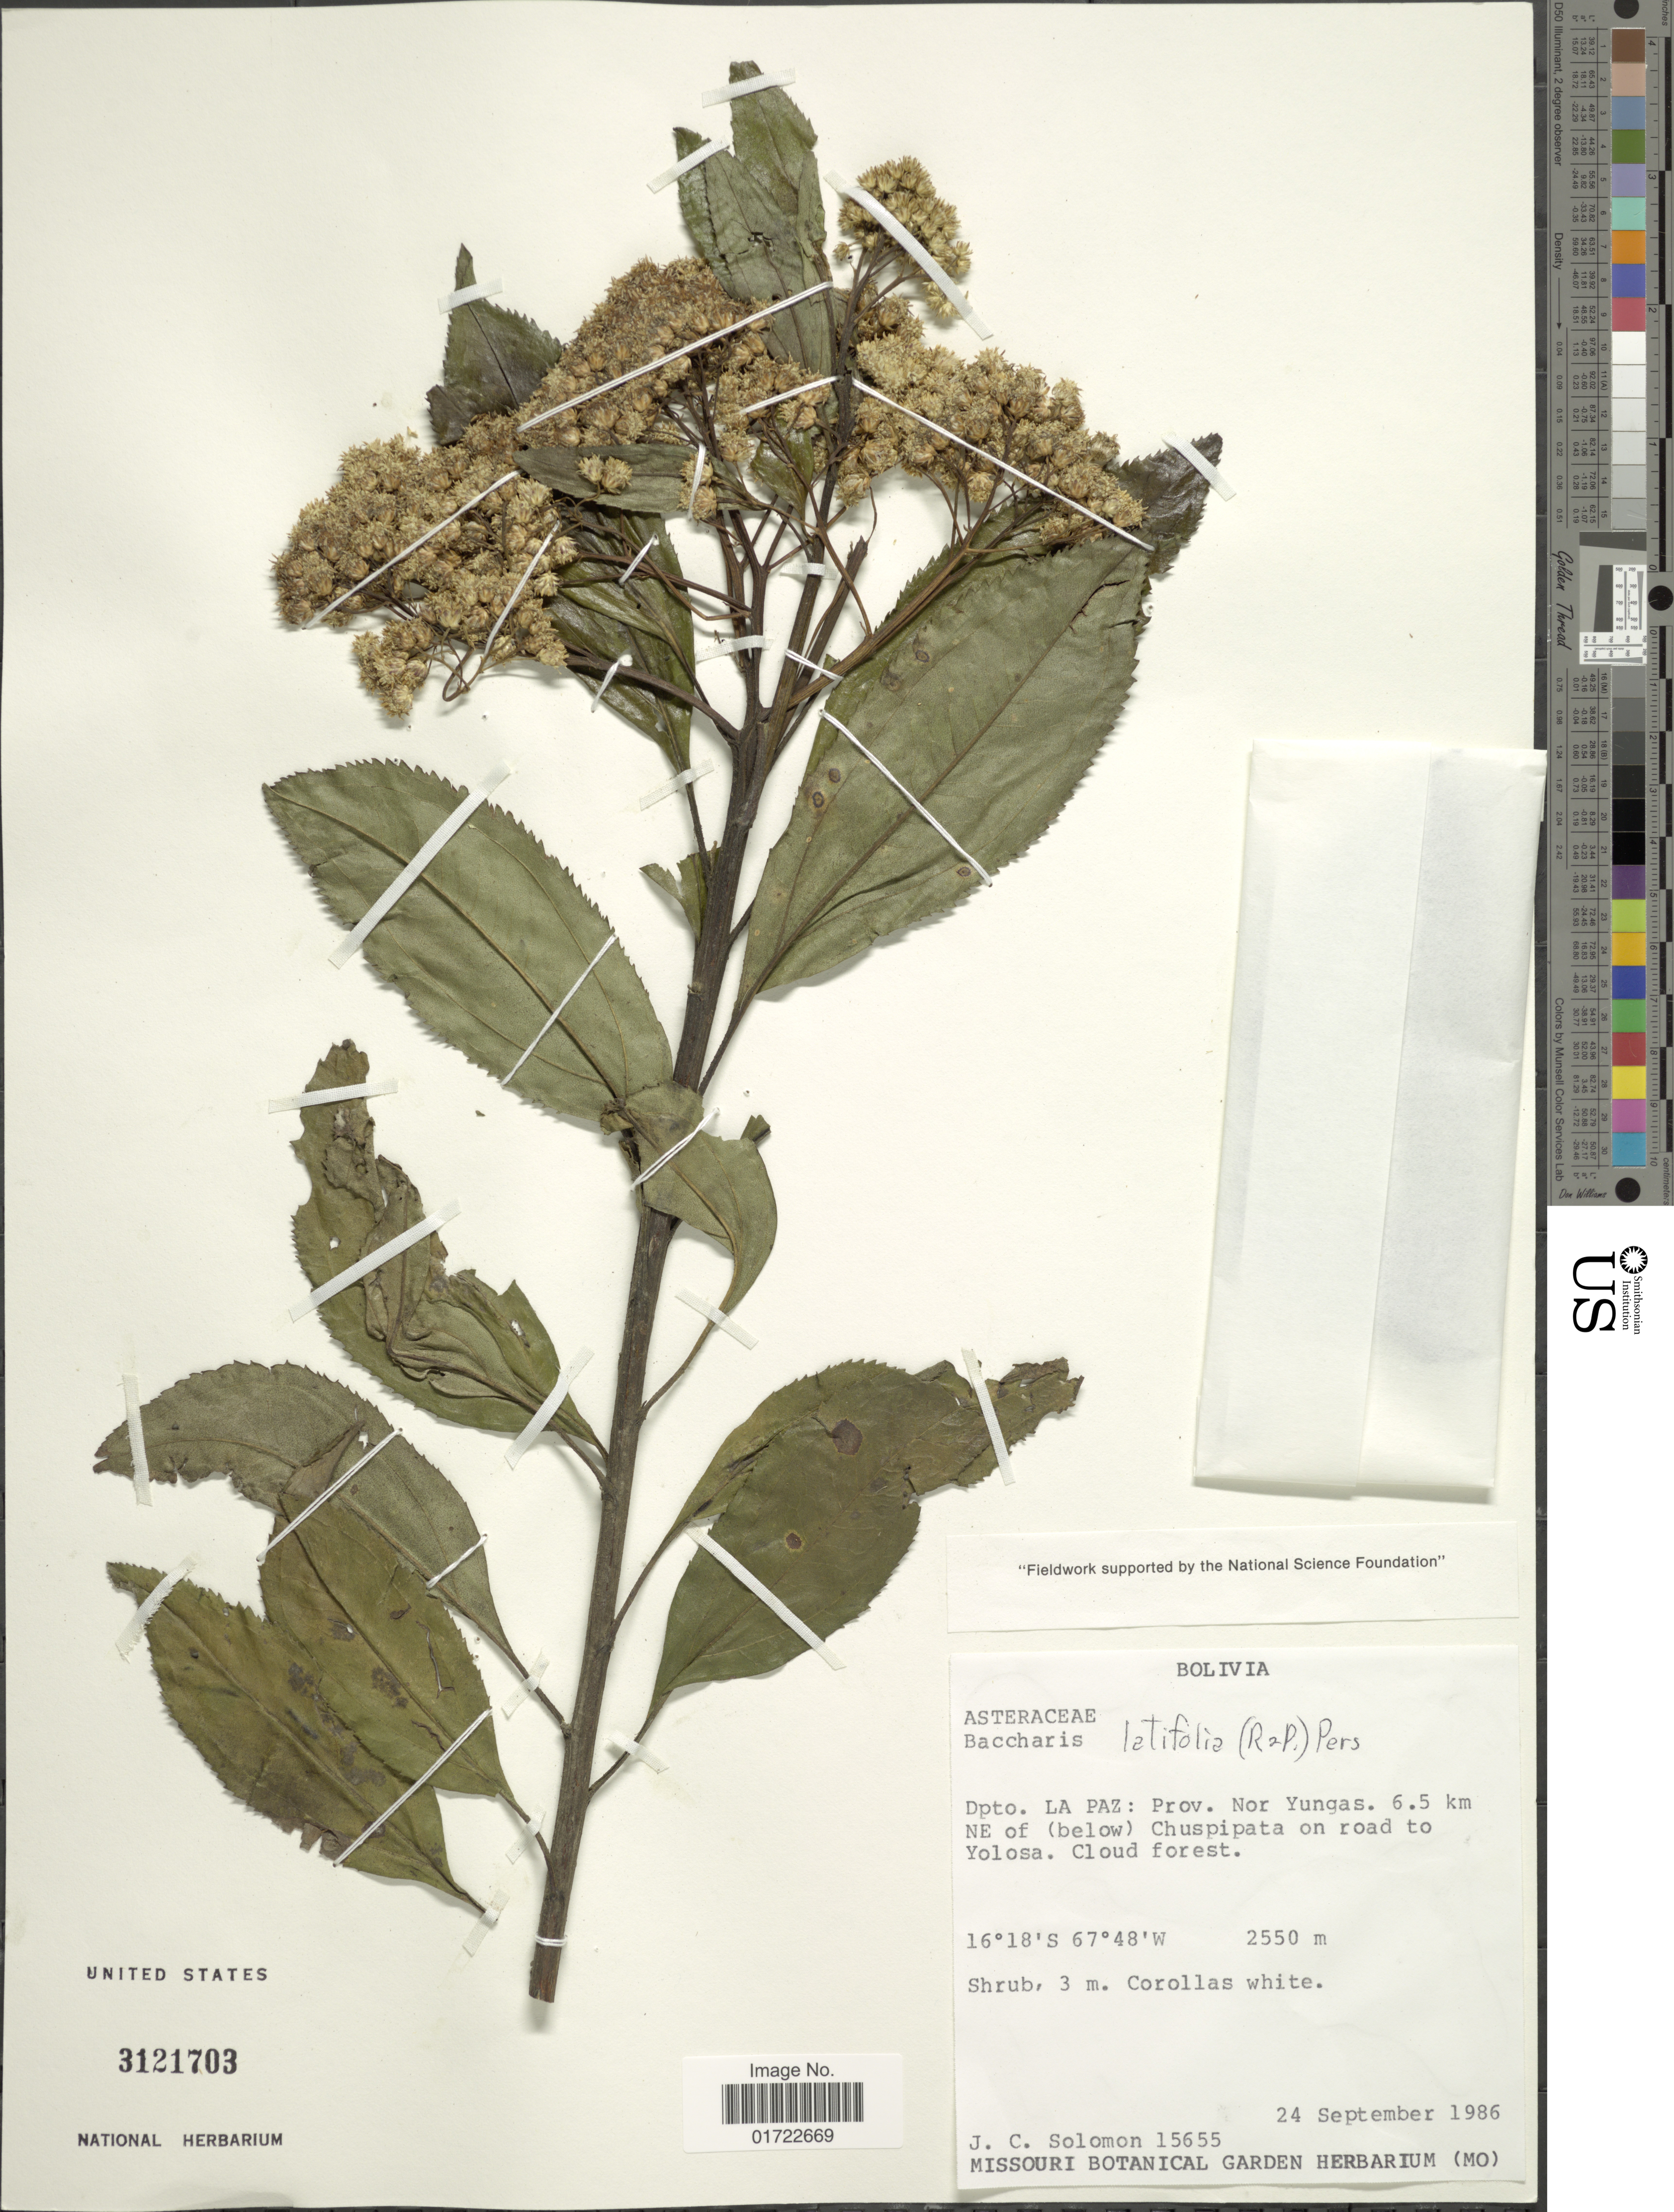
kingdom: Plantae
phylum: Tracheophyta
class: Magnoliopsida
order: Asterales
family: Asteraceae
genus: Baccharis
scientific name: Baccharis latifolia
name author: (Ruiz & Pav.) Pers.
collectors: J. C. Solomon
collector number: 15655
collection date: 1986-09-24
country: Bolivia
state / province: La Paz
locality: Dpto. La Paz. Prov. Nor Yungas. 6.5 km NE of (below) Chuspipata on road to Yolosa.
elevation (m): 2550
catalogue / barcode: US 3121703